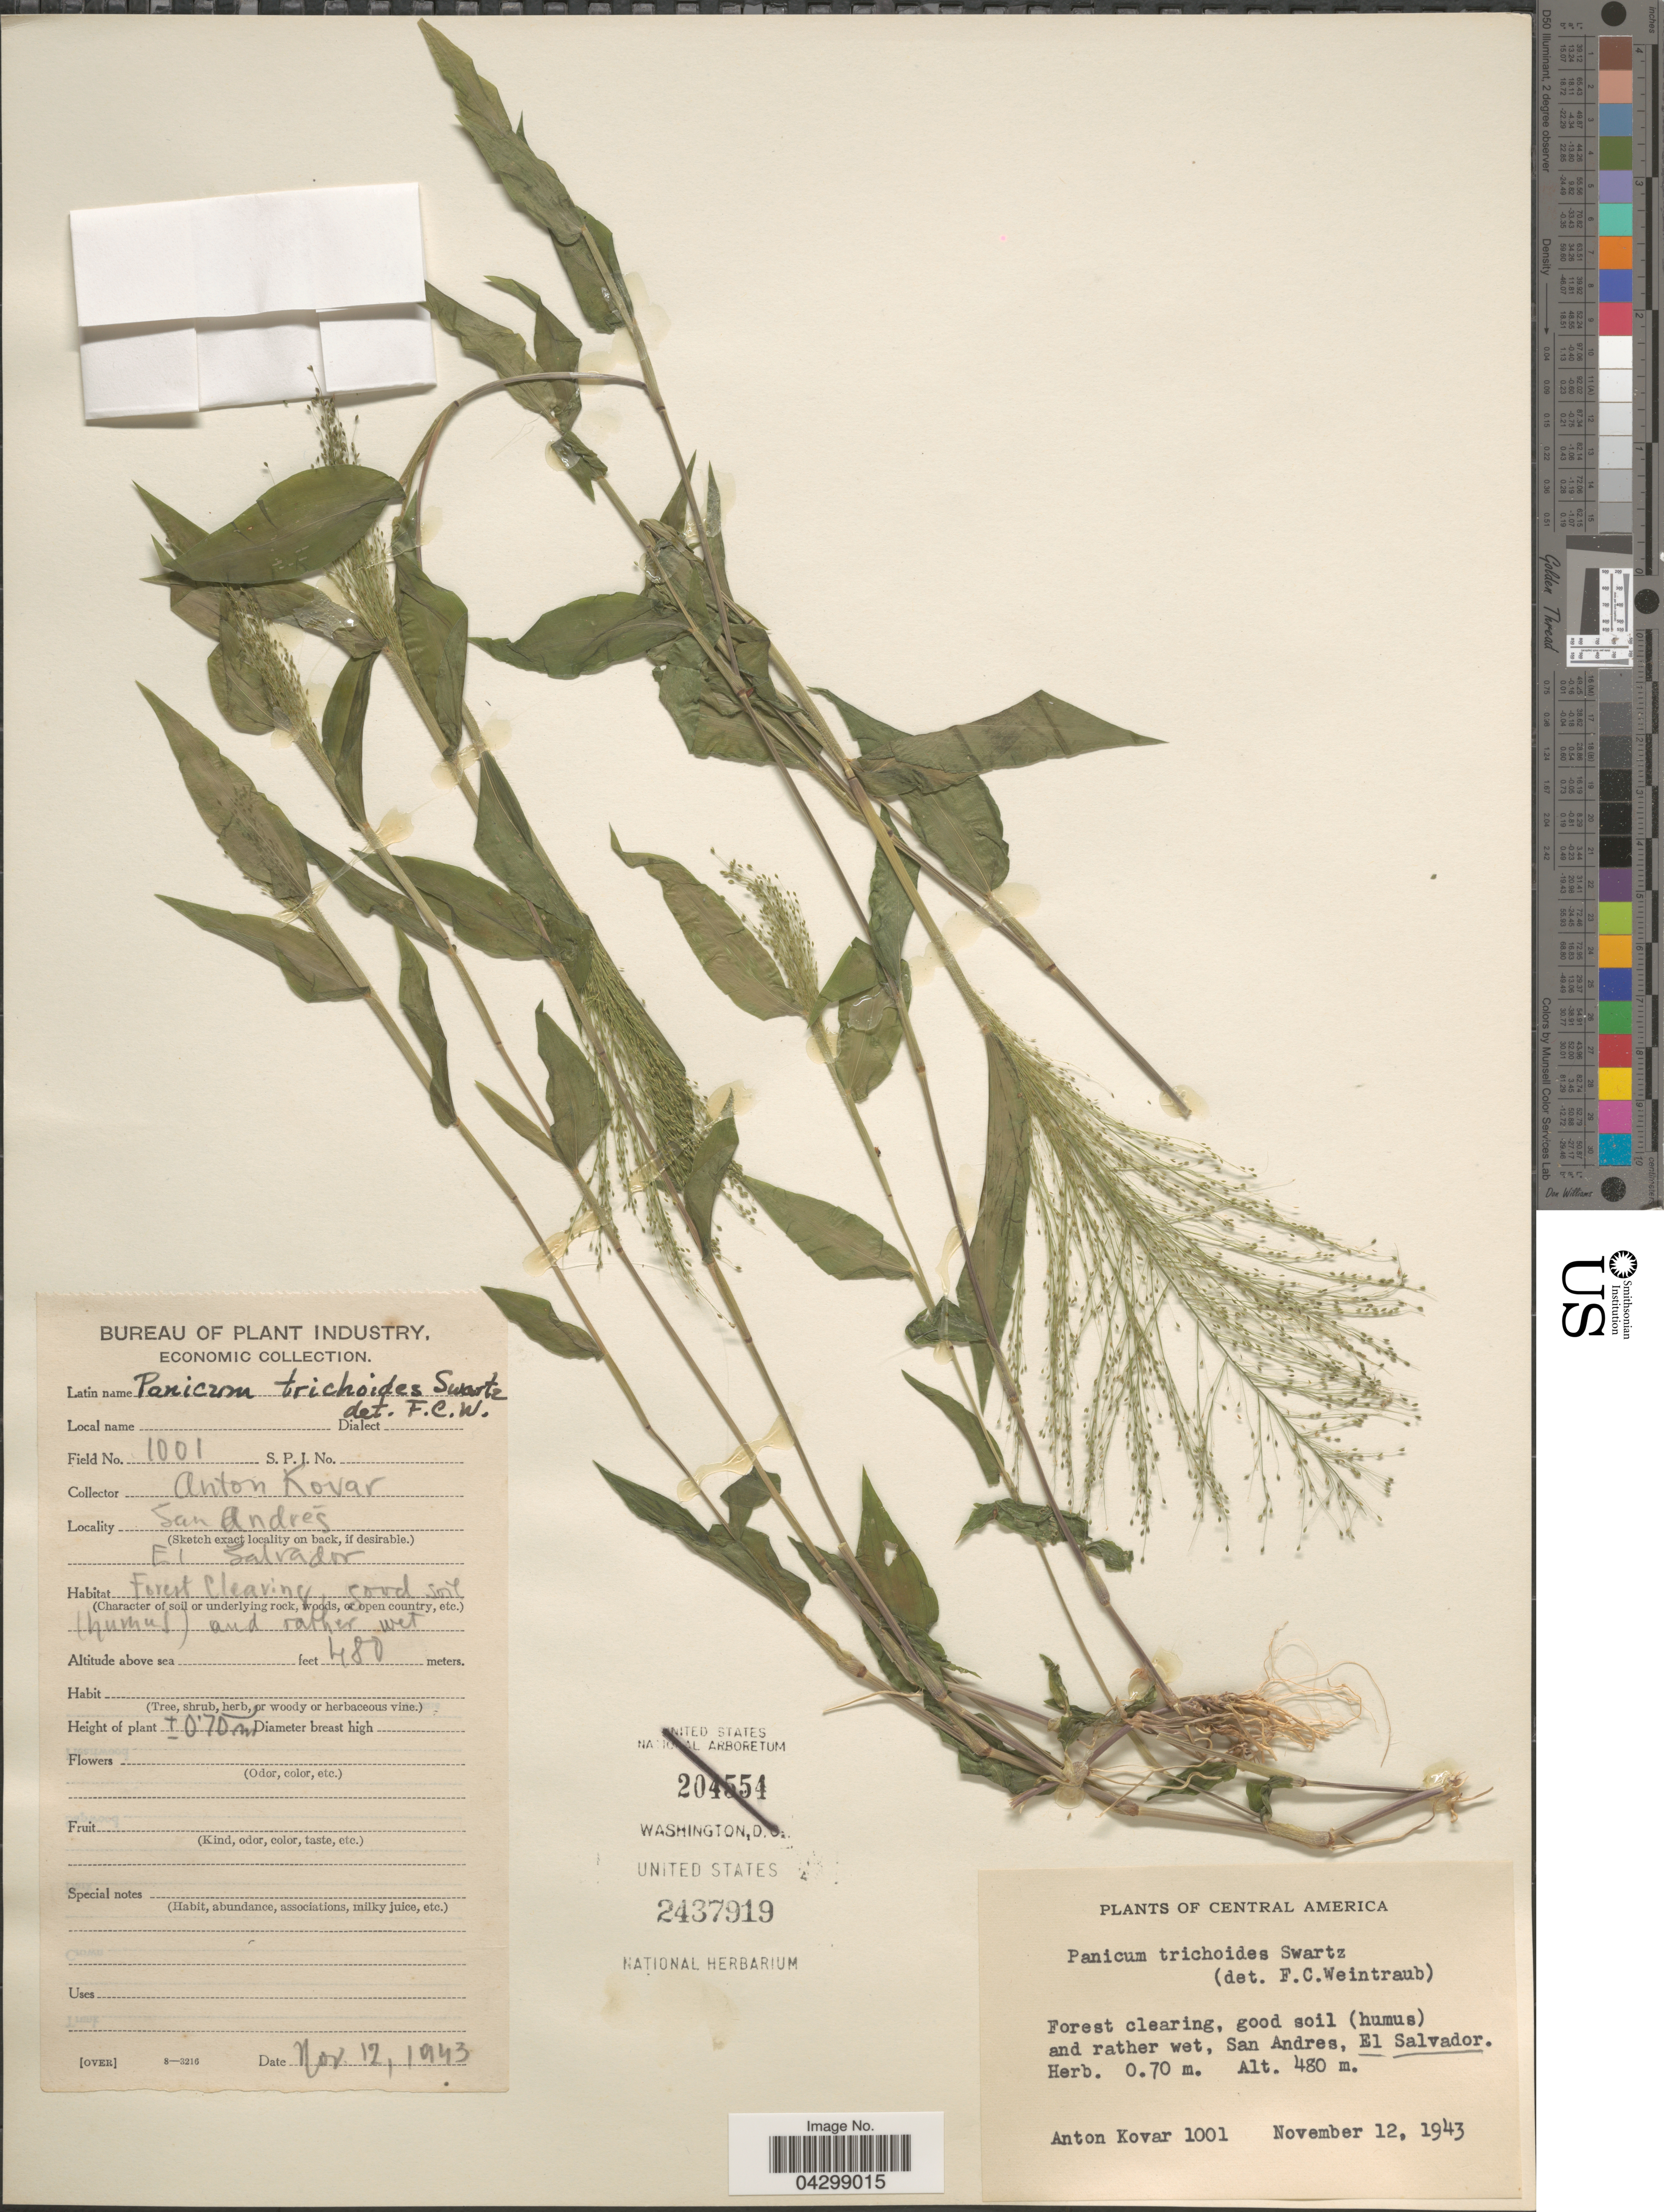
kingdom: Plantae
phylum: Tracheophyta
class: Liliopsida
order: Poales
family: Poaceae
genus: Panicum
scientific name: Panicum trichoides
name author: Sw.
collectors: A. Kovar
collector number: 1001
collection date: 1943-11-12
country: El Salvador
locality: San Andres.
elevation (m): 480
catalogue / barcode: US 2437919